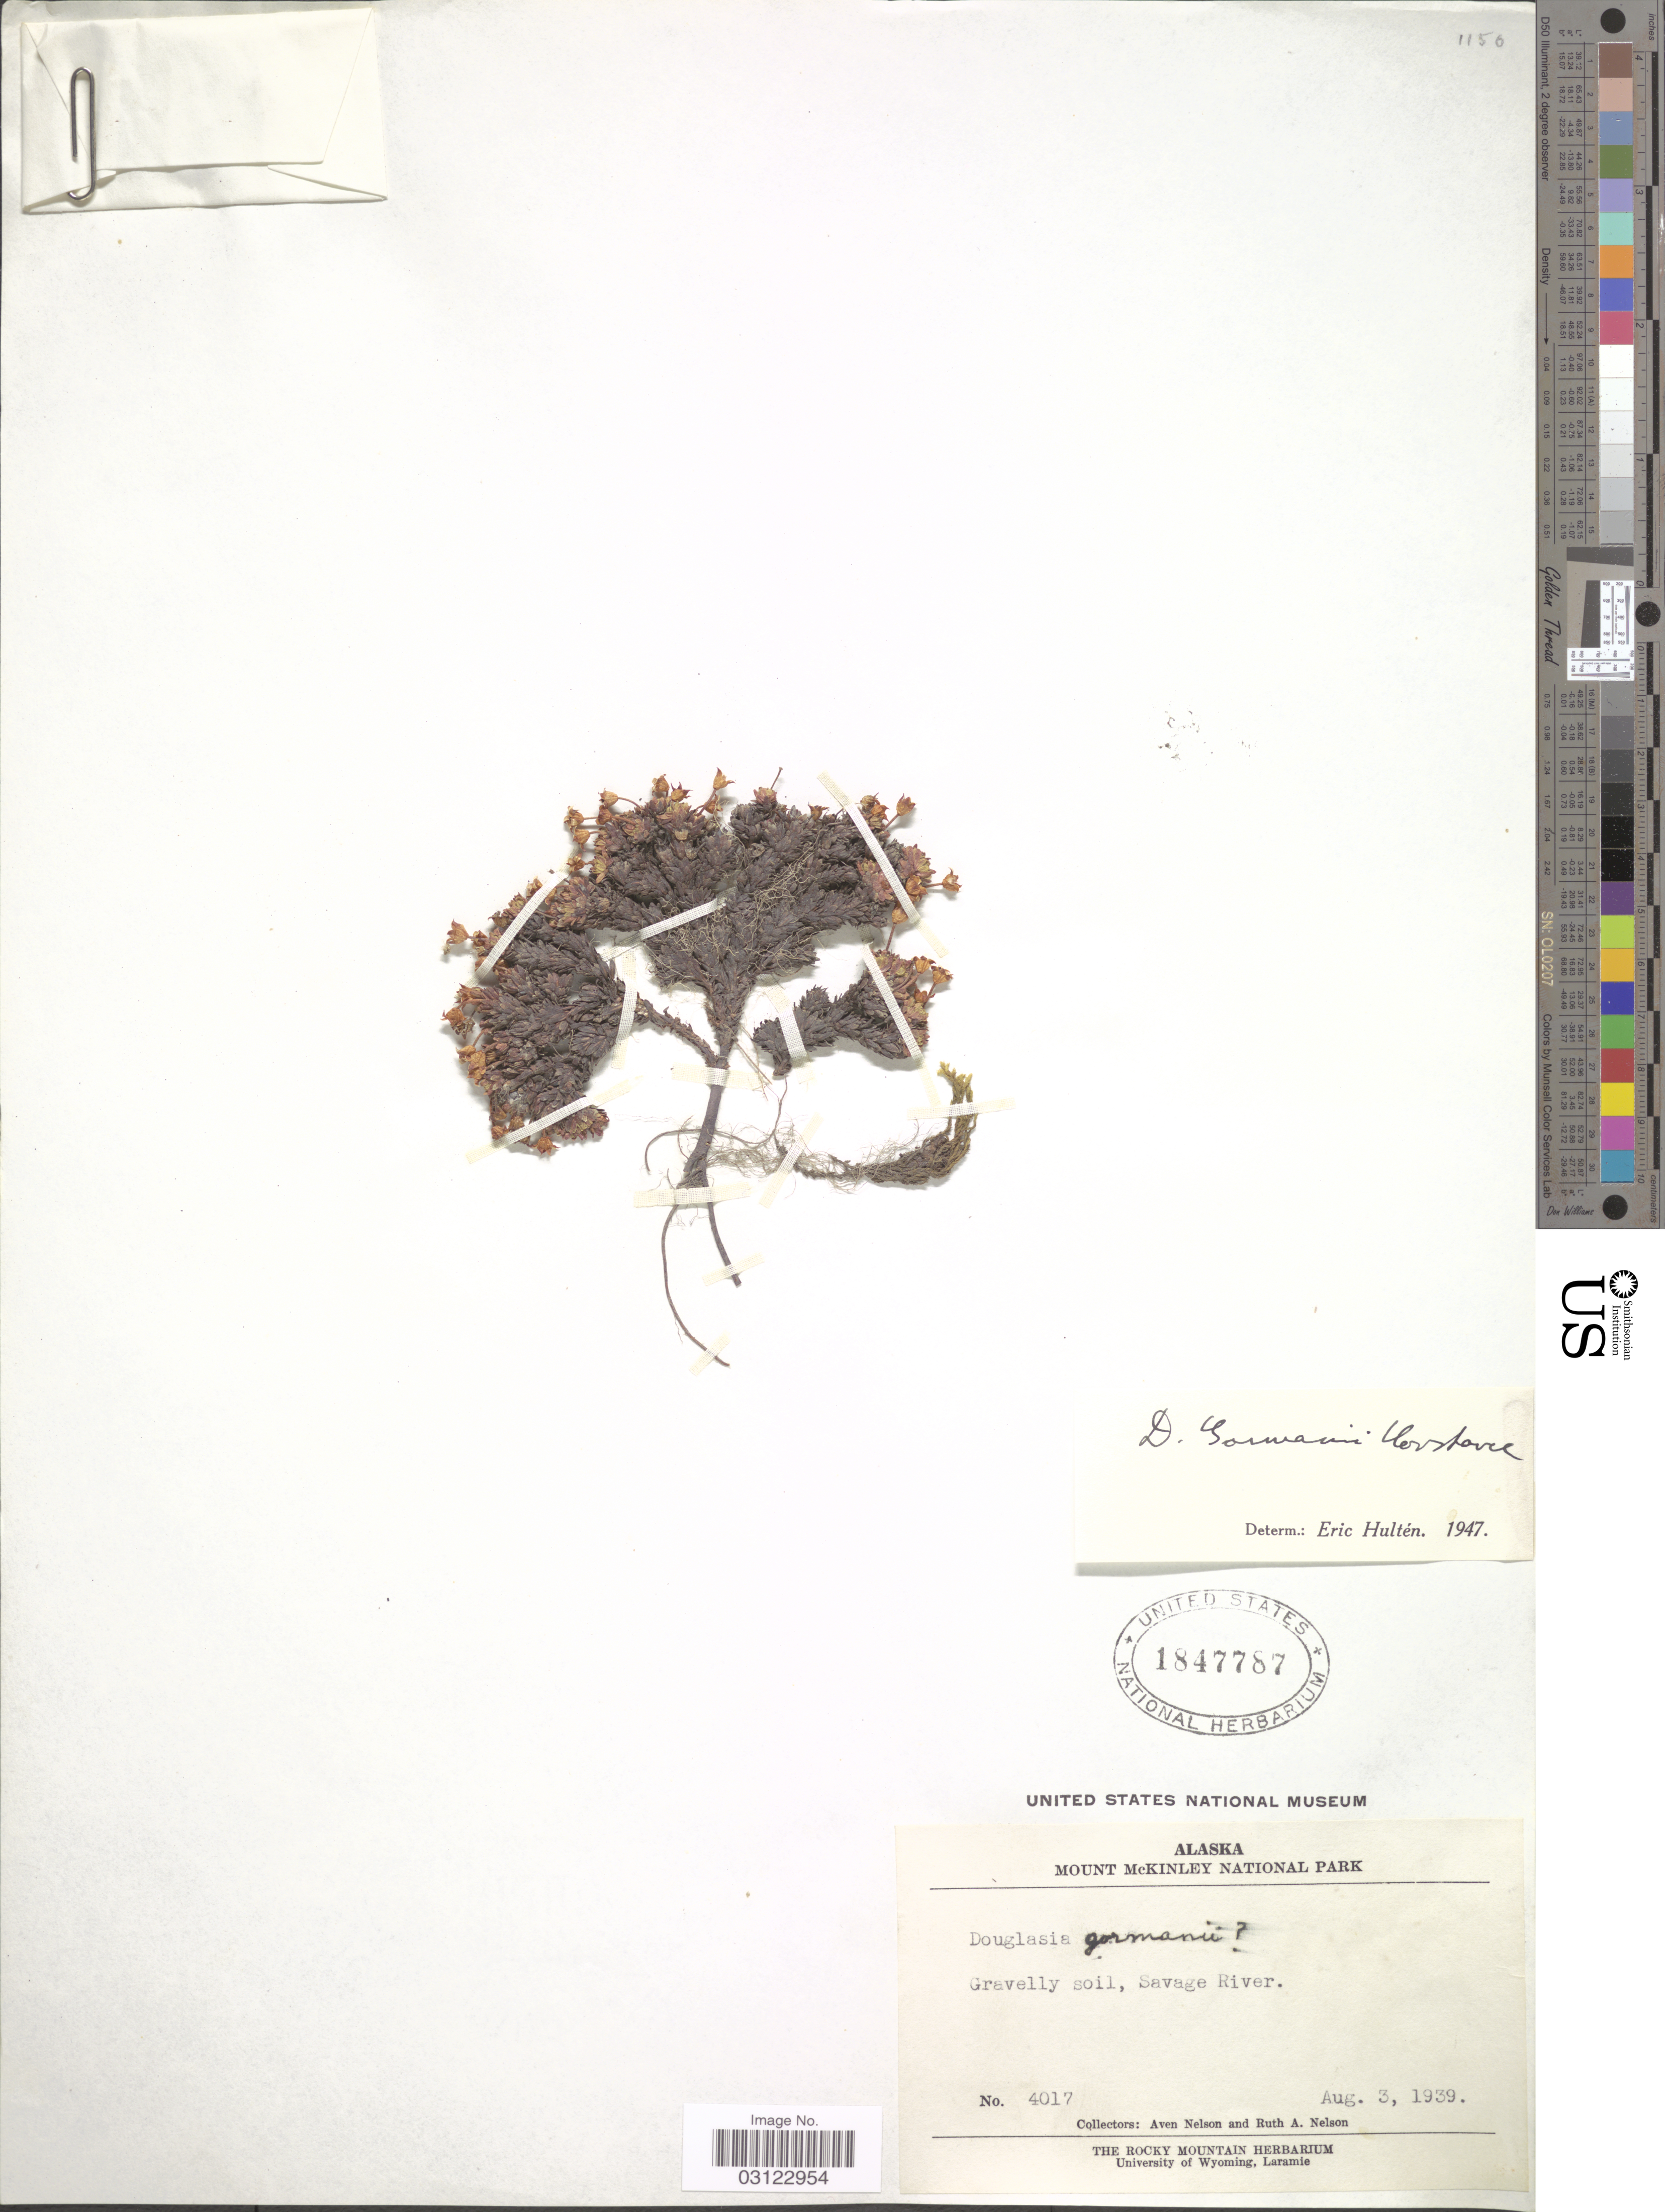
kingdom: Plantae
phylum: Tracheophyta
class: Magnoliopsida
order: Ericales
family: Primulaceae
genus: Douglasia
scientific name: Douglasia gormanii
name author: Constance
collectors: A. Nelson & R. A. Nelson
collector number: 4017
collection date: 1939-08-03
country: United States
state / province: Alaska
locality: Mount McKinley National Park. Savage River.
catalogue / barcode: US 1847787